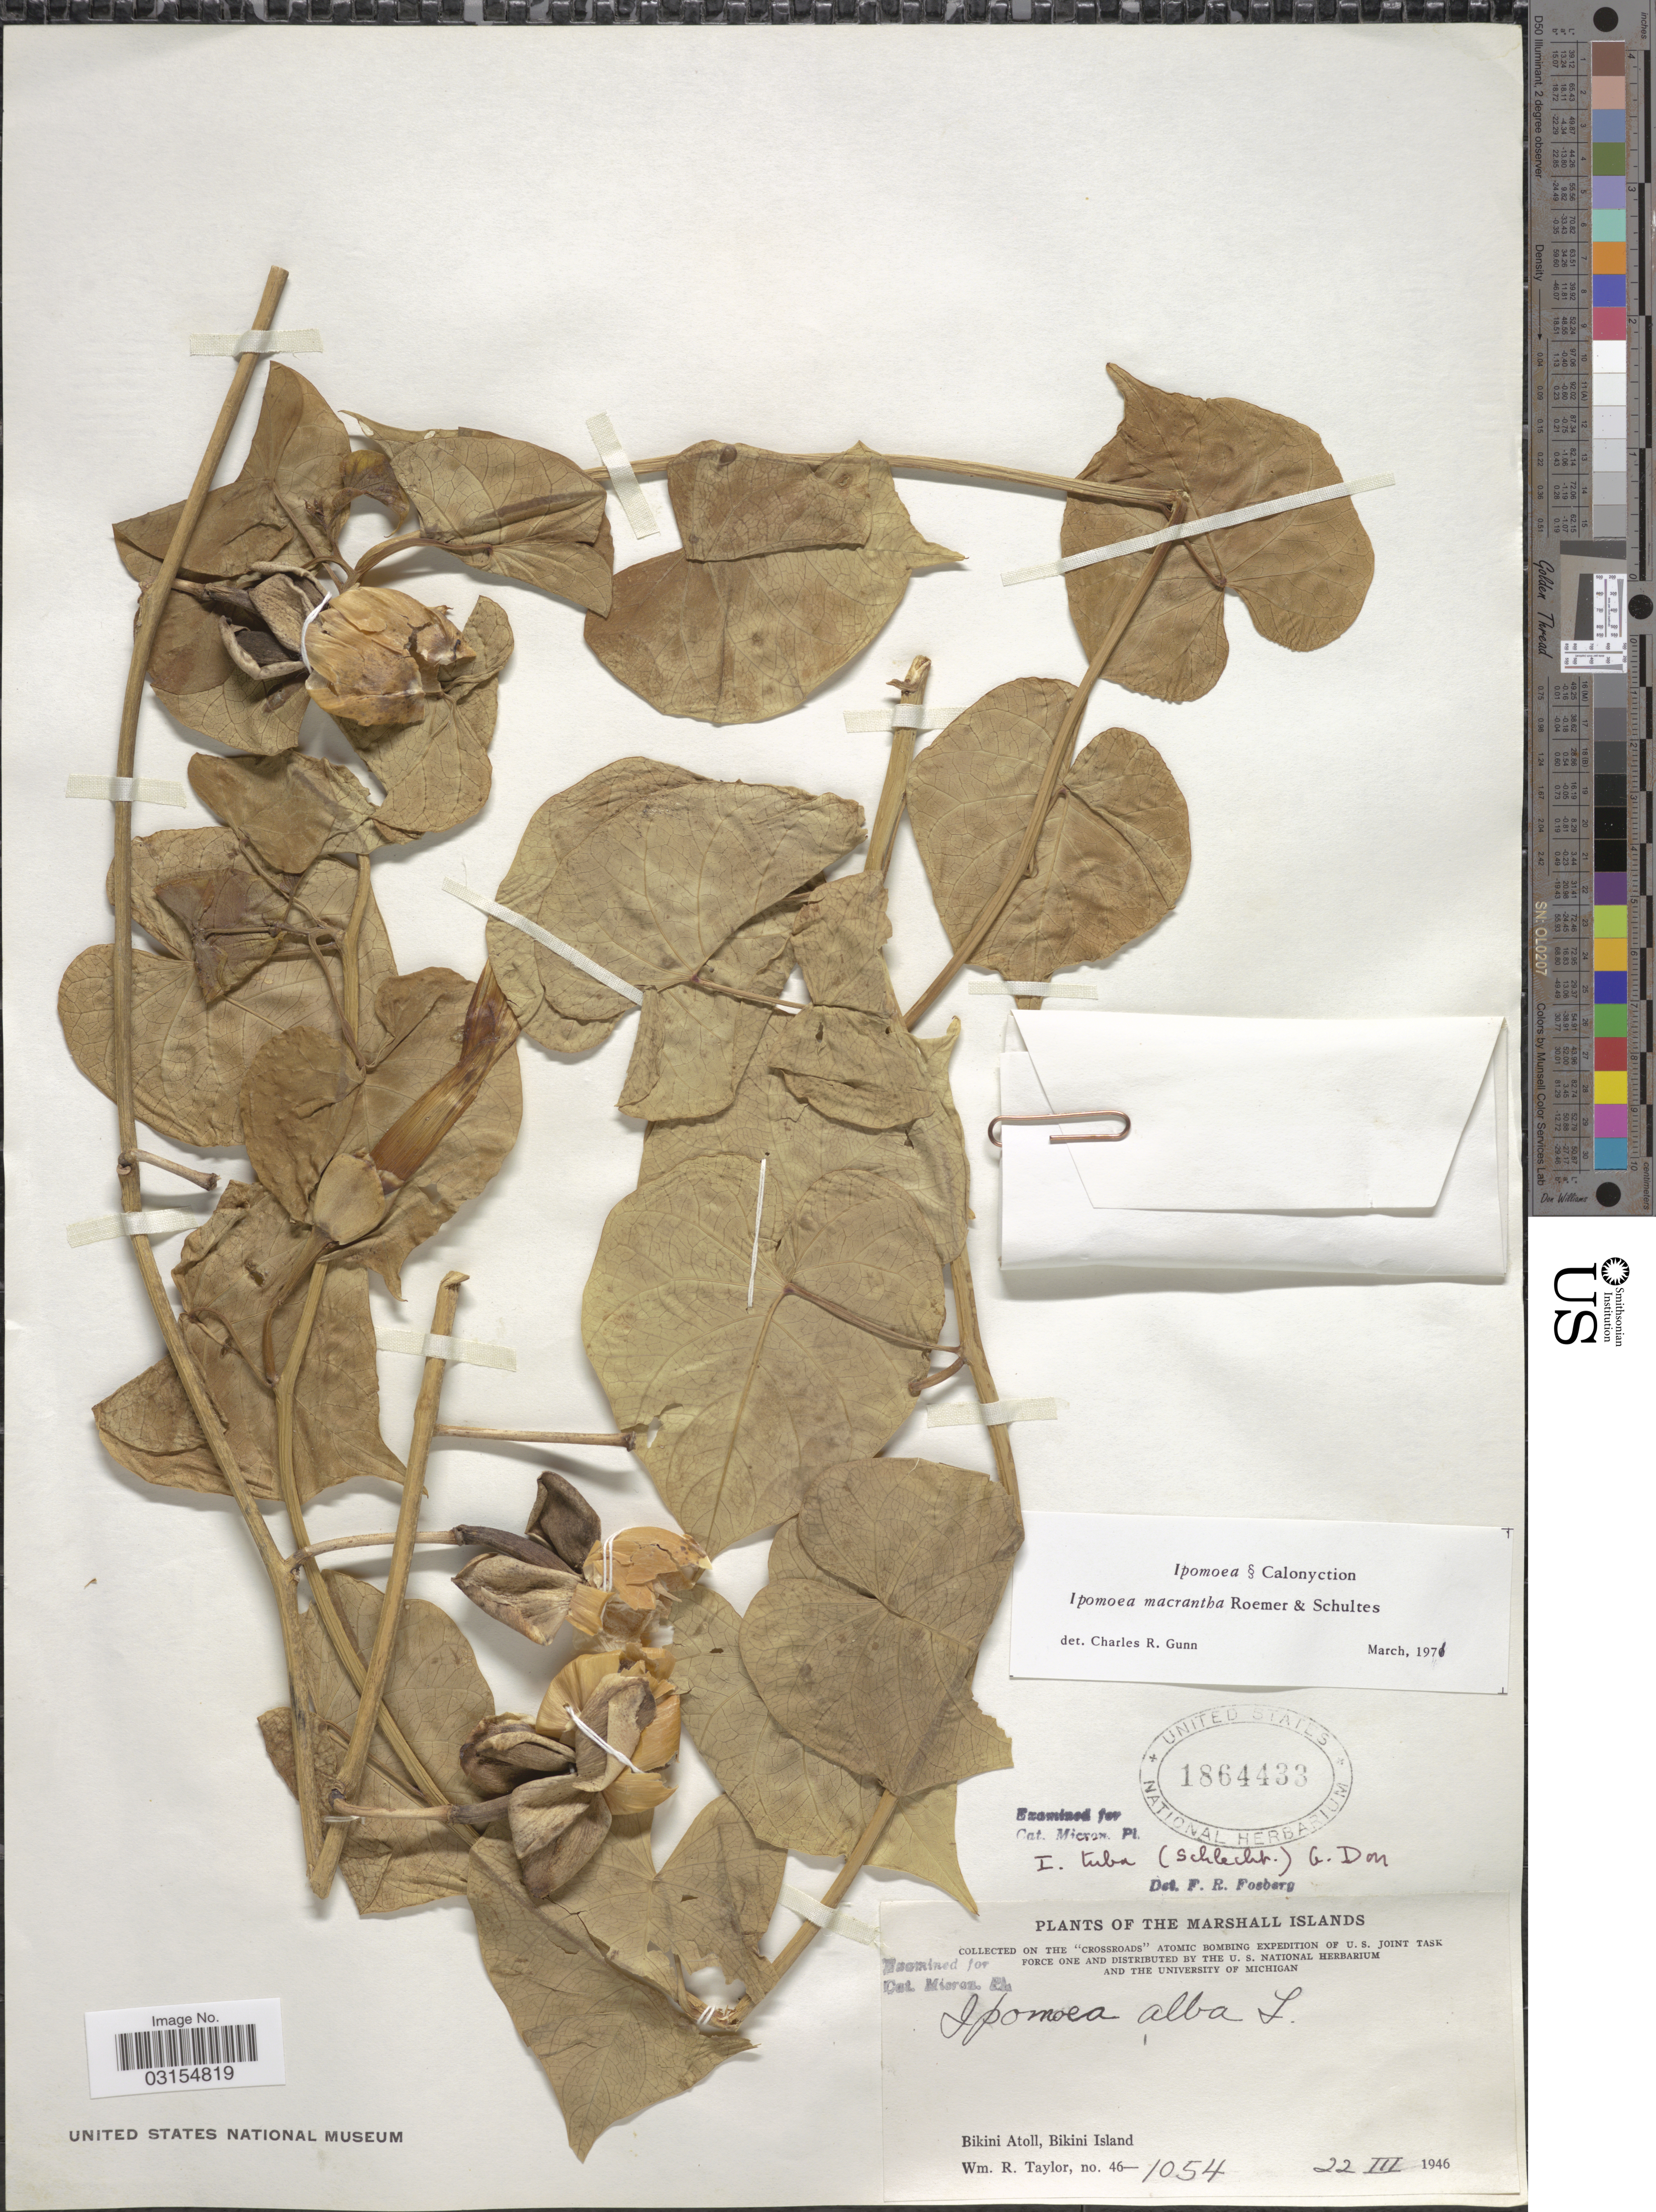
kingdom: Plantae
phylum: Tracheophyta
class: Magnoliopsida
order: Solanales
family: Convolvulaceae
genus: Ipomoea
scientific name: Ipomoea violacea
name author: L.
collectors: W. R. Taylor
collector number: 46-1054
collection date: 1946-03-22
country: Marshall Islands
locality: Bikini Atoll, Bikini Island.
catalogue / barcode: US 1864433